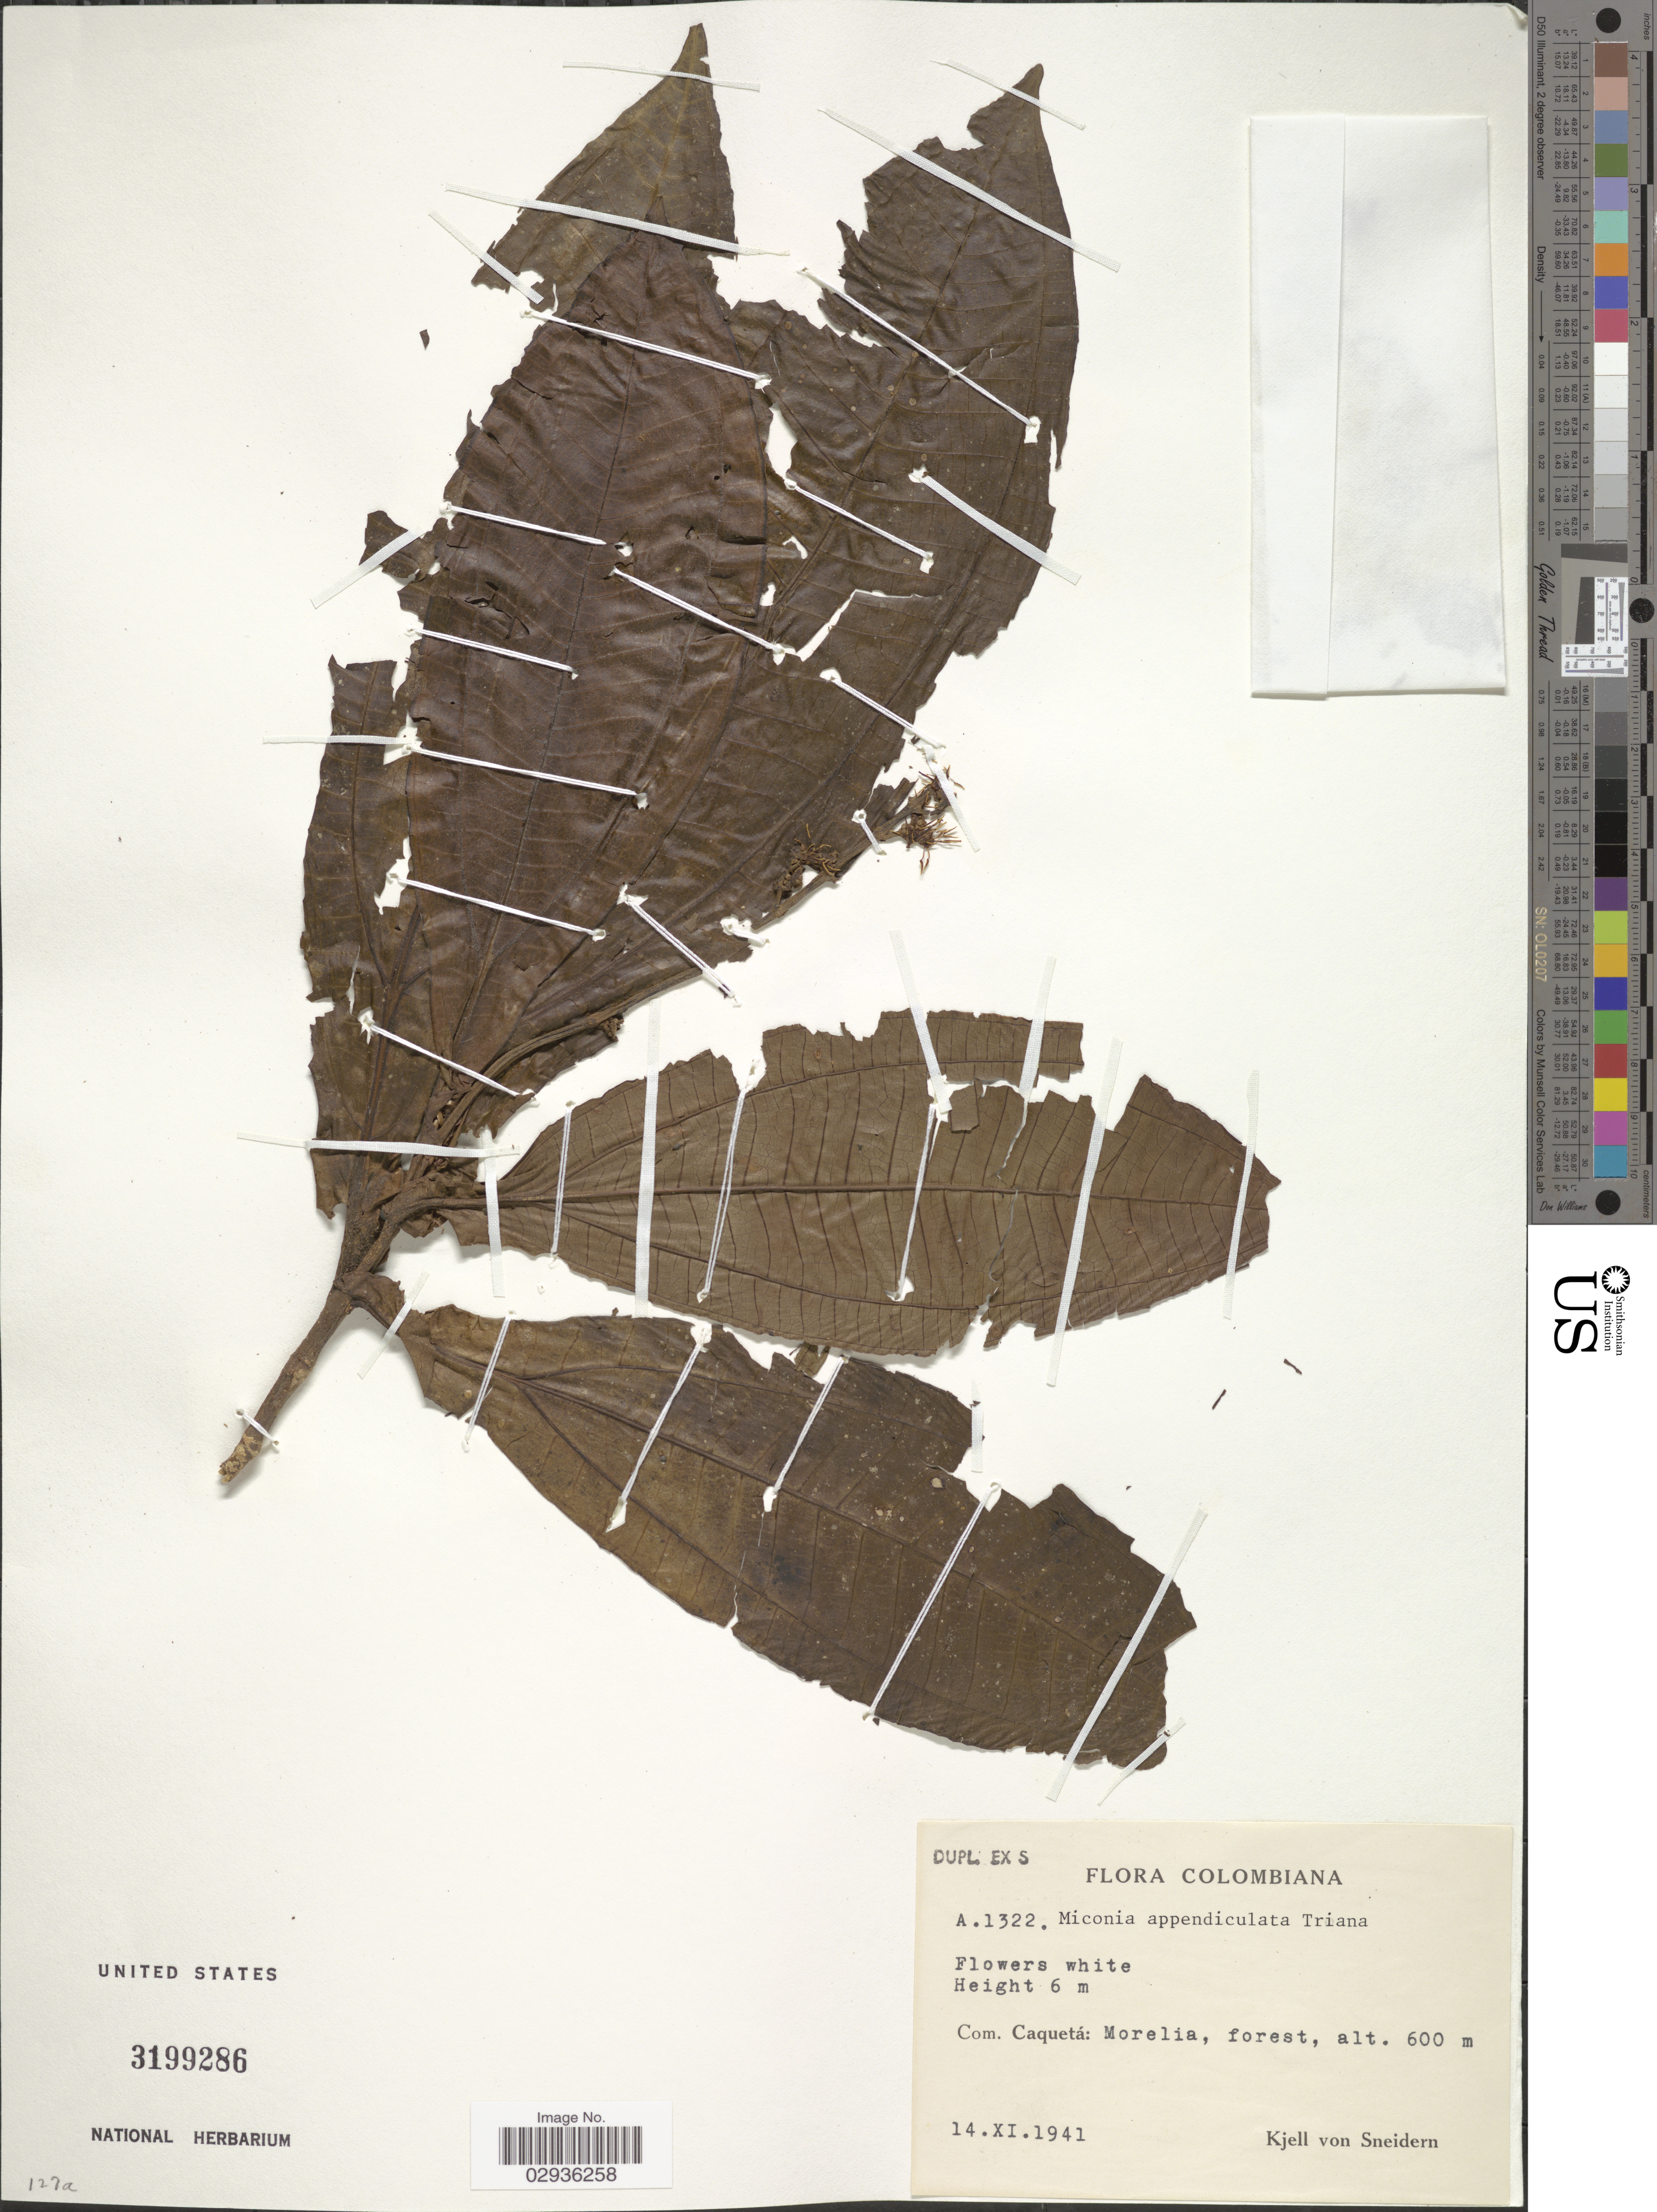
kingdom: Plantae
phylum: Tracheophyta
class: Magnoliopsida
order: Myrtales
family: Melastomataceae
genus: Miconia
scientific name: Miconia appendiculata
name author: Triana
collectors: K. von Sneidern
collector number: A1322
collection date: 1941-11-14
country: Colombia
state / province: Caquetá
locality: Com. Caquetá: Morelia.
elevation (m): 600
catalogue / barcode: US 3199286